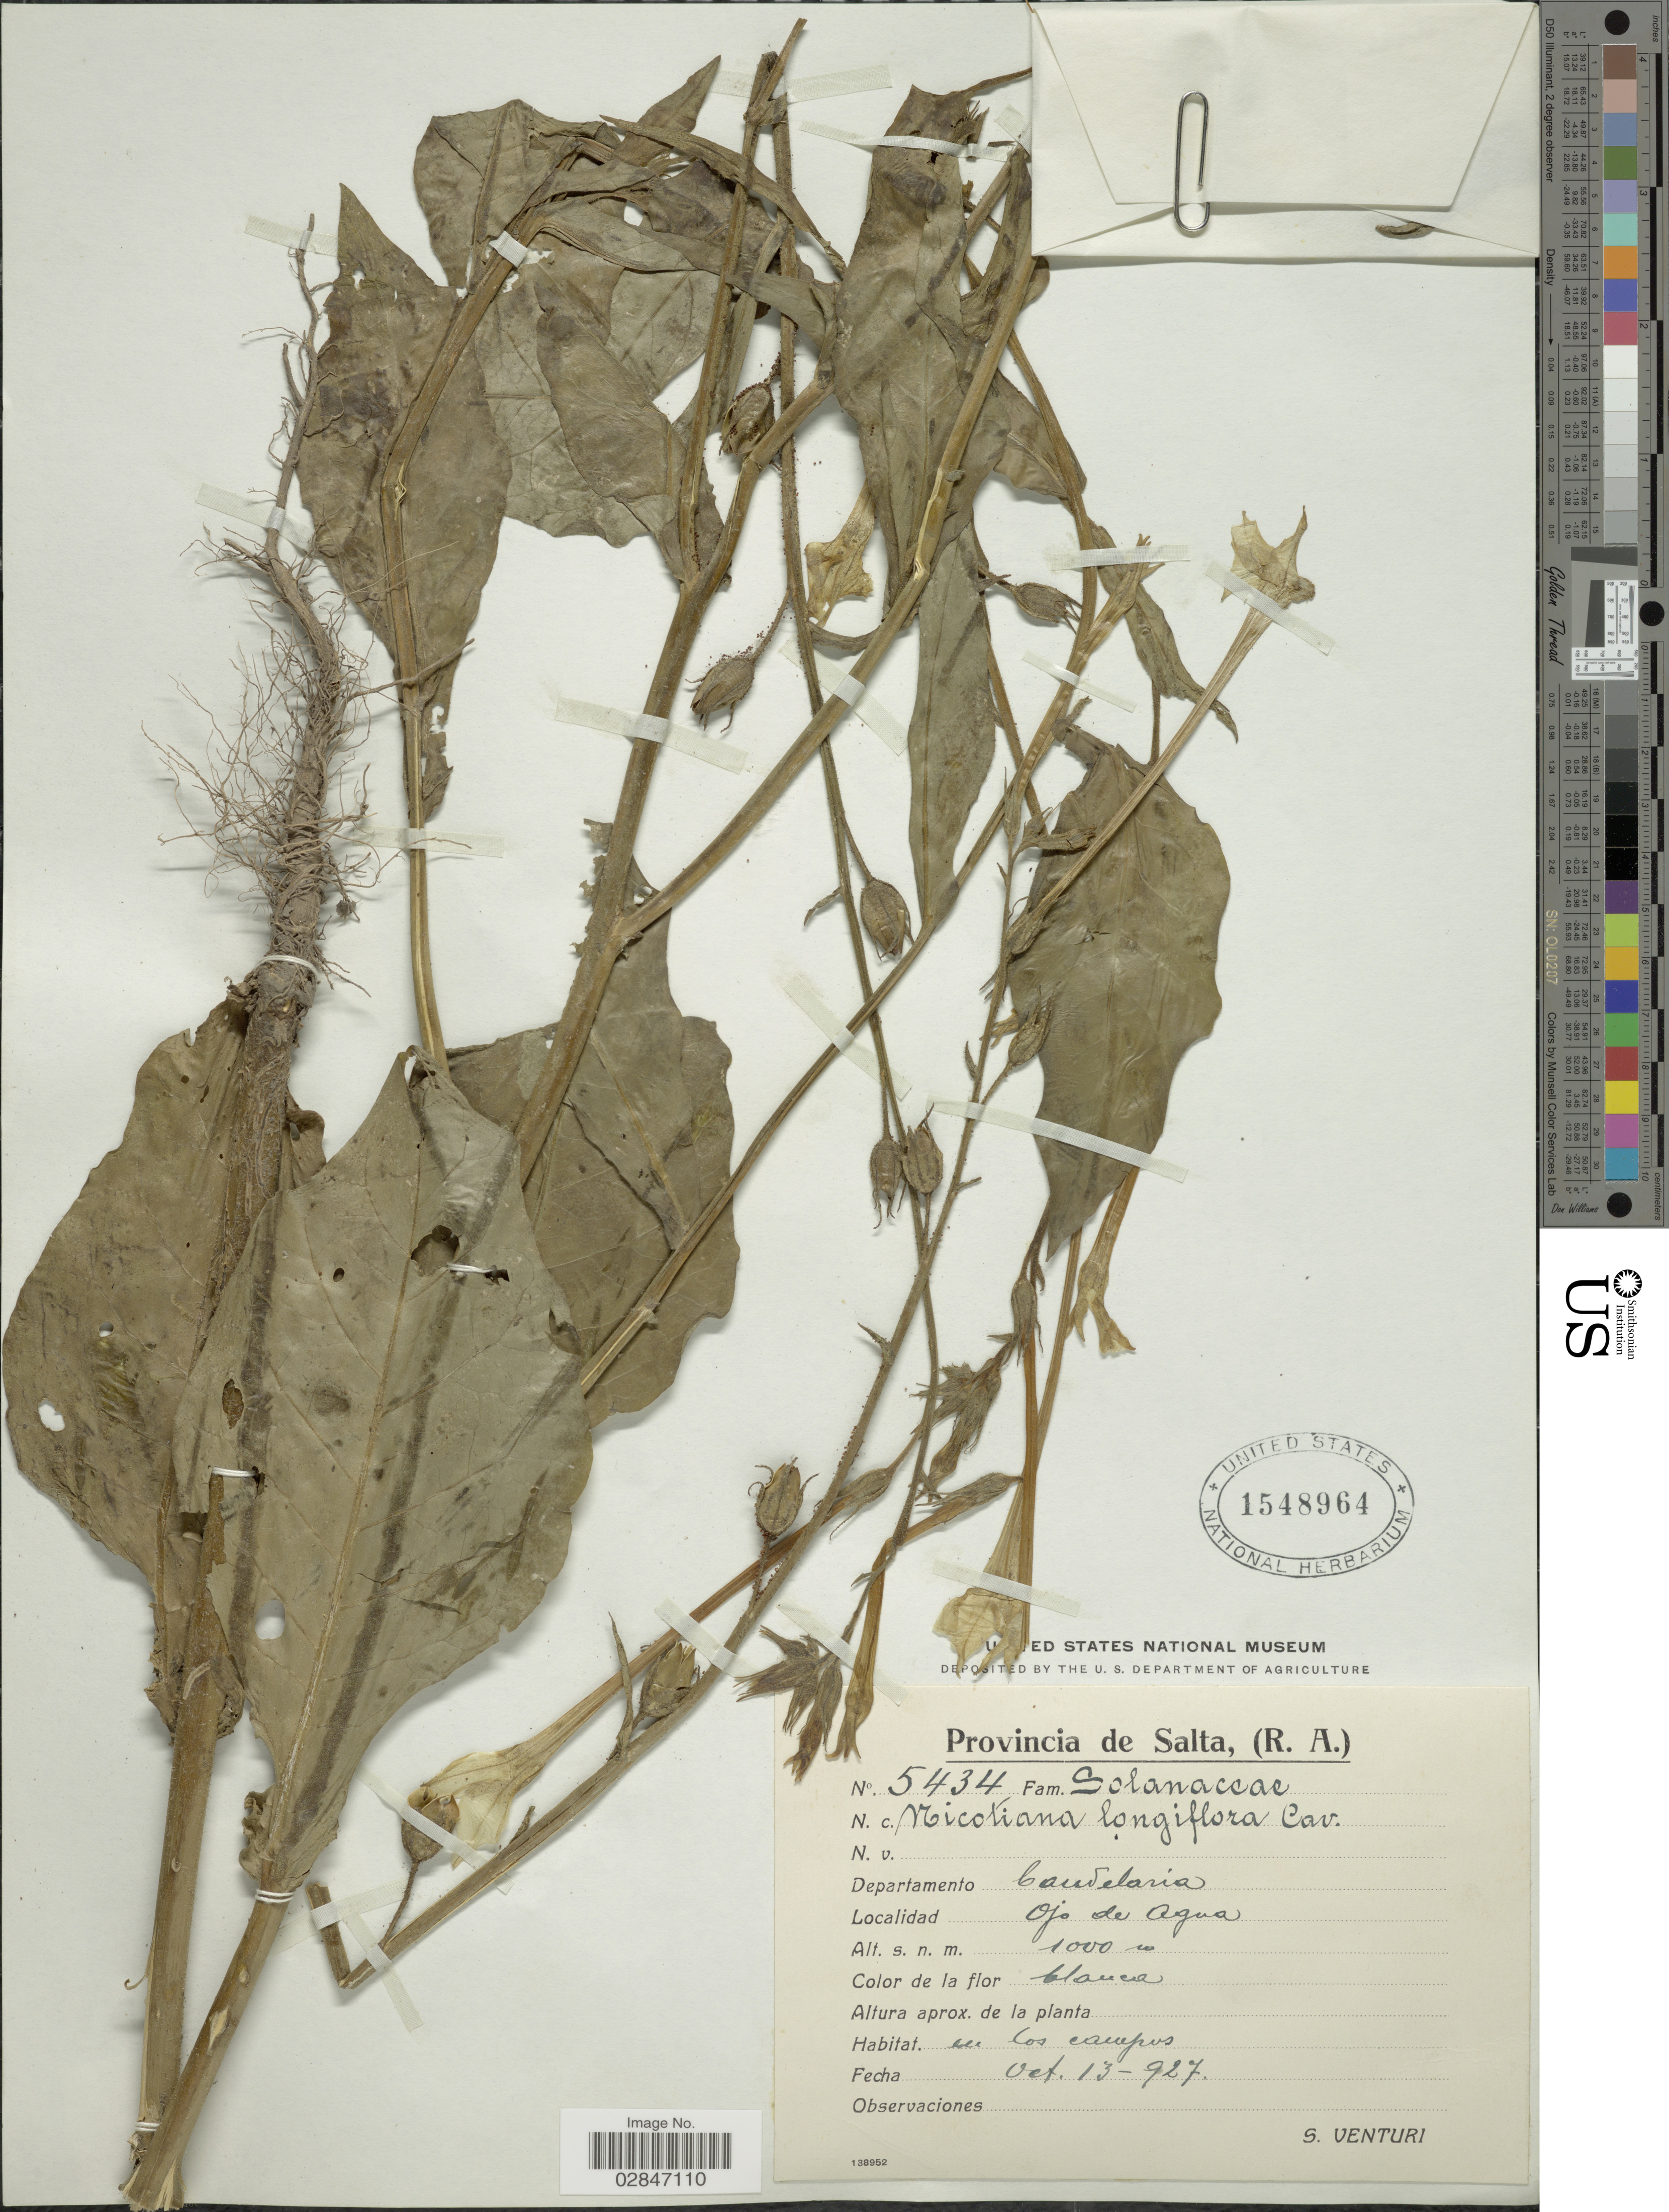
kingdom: Plantae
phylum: Tracheophyta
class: Magnoliopsida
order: Solanales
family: Solanaceae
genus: Nicotiana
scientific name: Nicotiana longiflora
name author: Cav.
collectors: S. Venturi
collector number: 5434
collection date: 1927-10-13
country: Argentina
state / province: Salta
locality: Provincia de Salta, (R. A.), Departamento Candelaria, Ojo de Agua.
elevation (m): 1000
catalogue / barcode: US 1548964